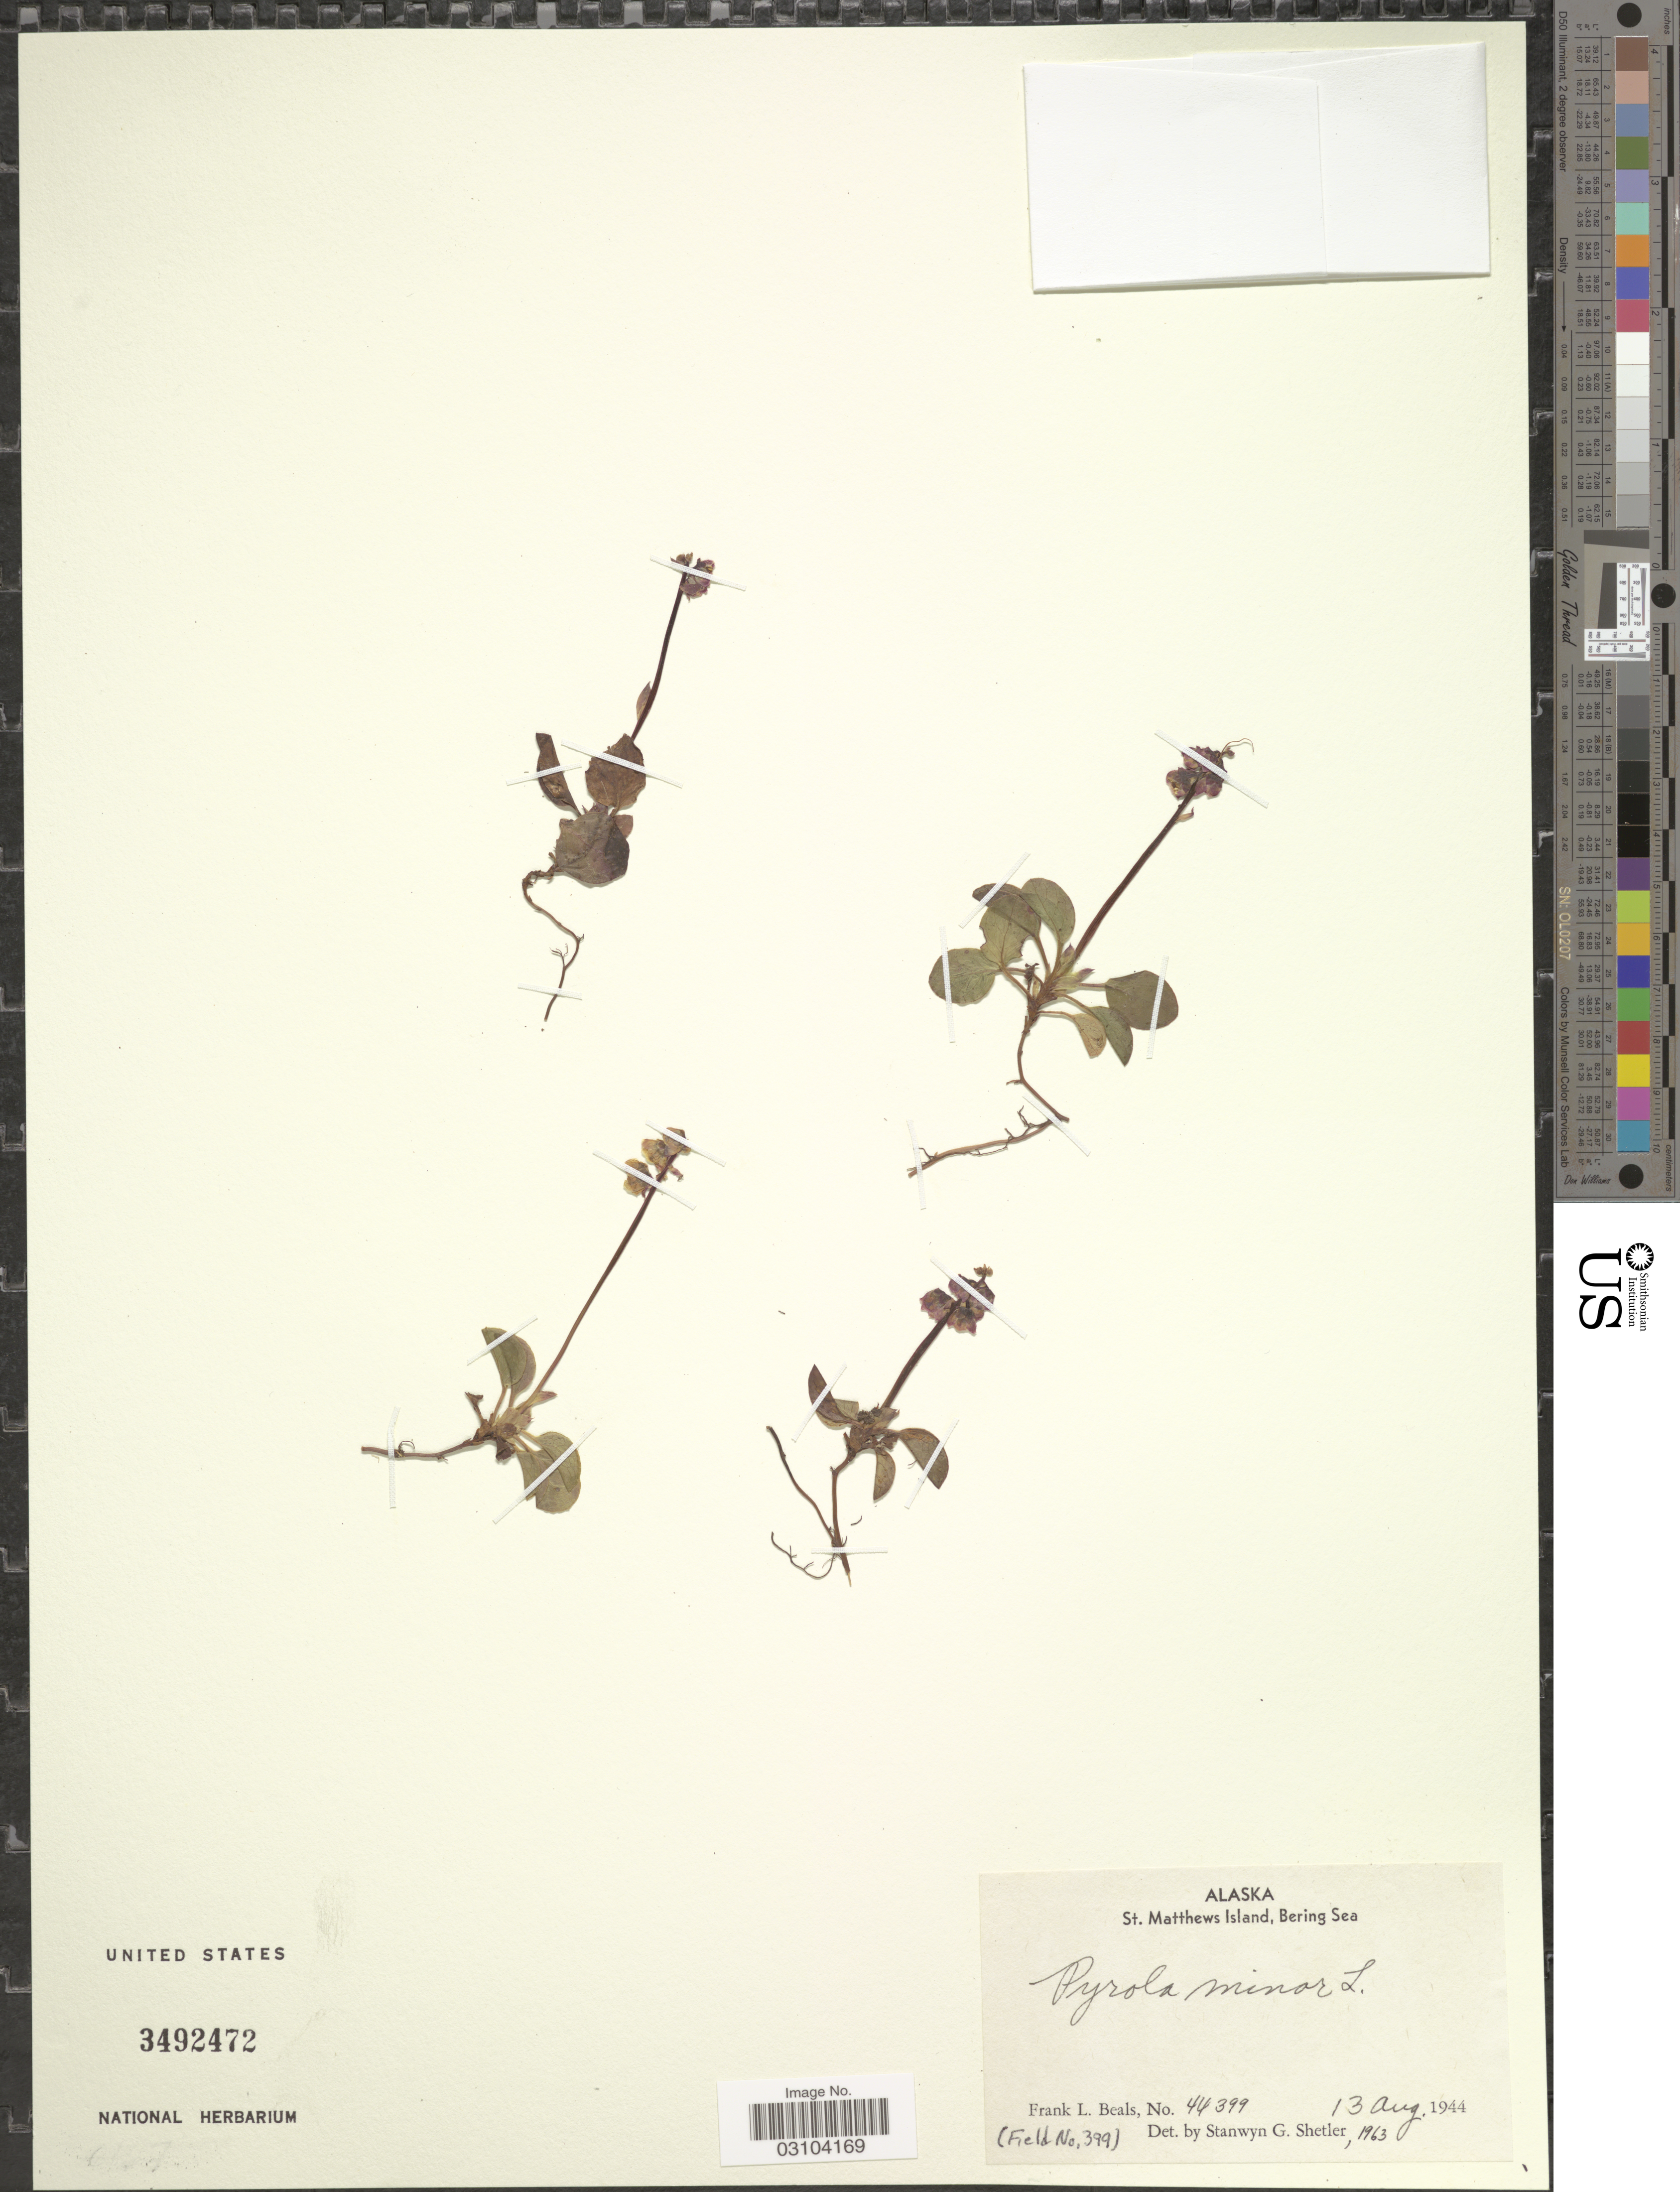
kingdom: Plantae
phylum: Tracheophyta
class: Magnoliopsida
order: Ericales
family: Ericaceae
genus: Pyrola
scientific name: Pyrola minor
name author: L.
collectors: F. Beals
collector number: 44399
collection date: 1944-08-13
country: United States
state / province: Alaska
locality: St. Matthews Island, Bering Sea.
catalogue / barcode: US 3492472